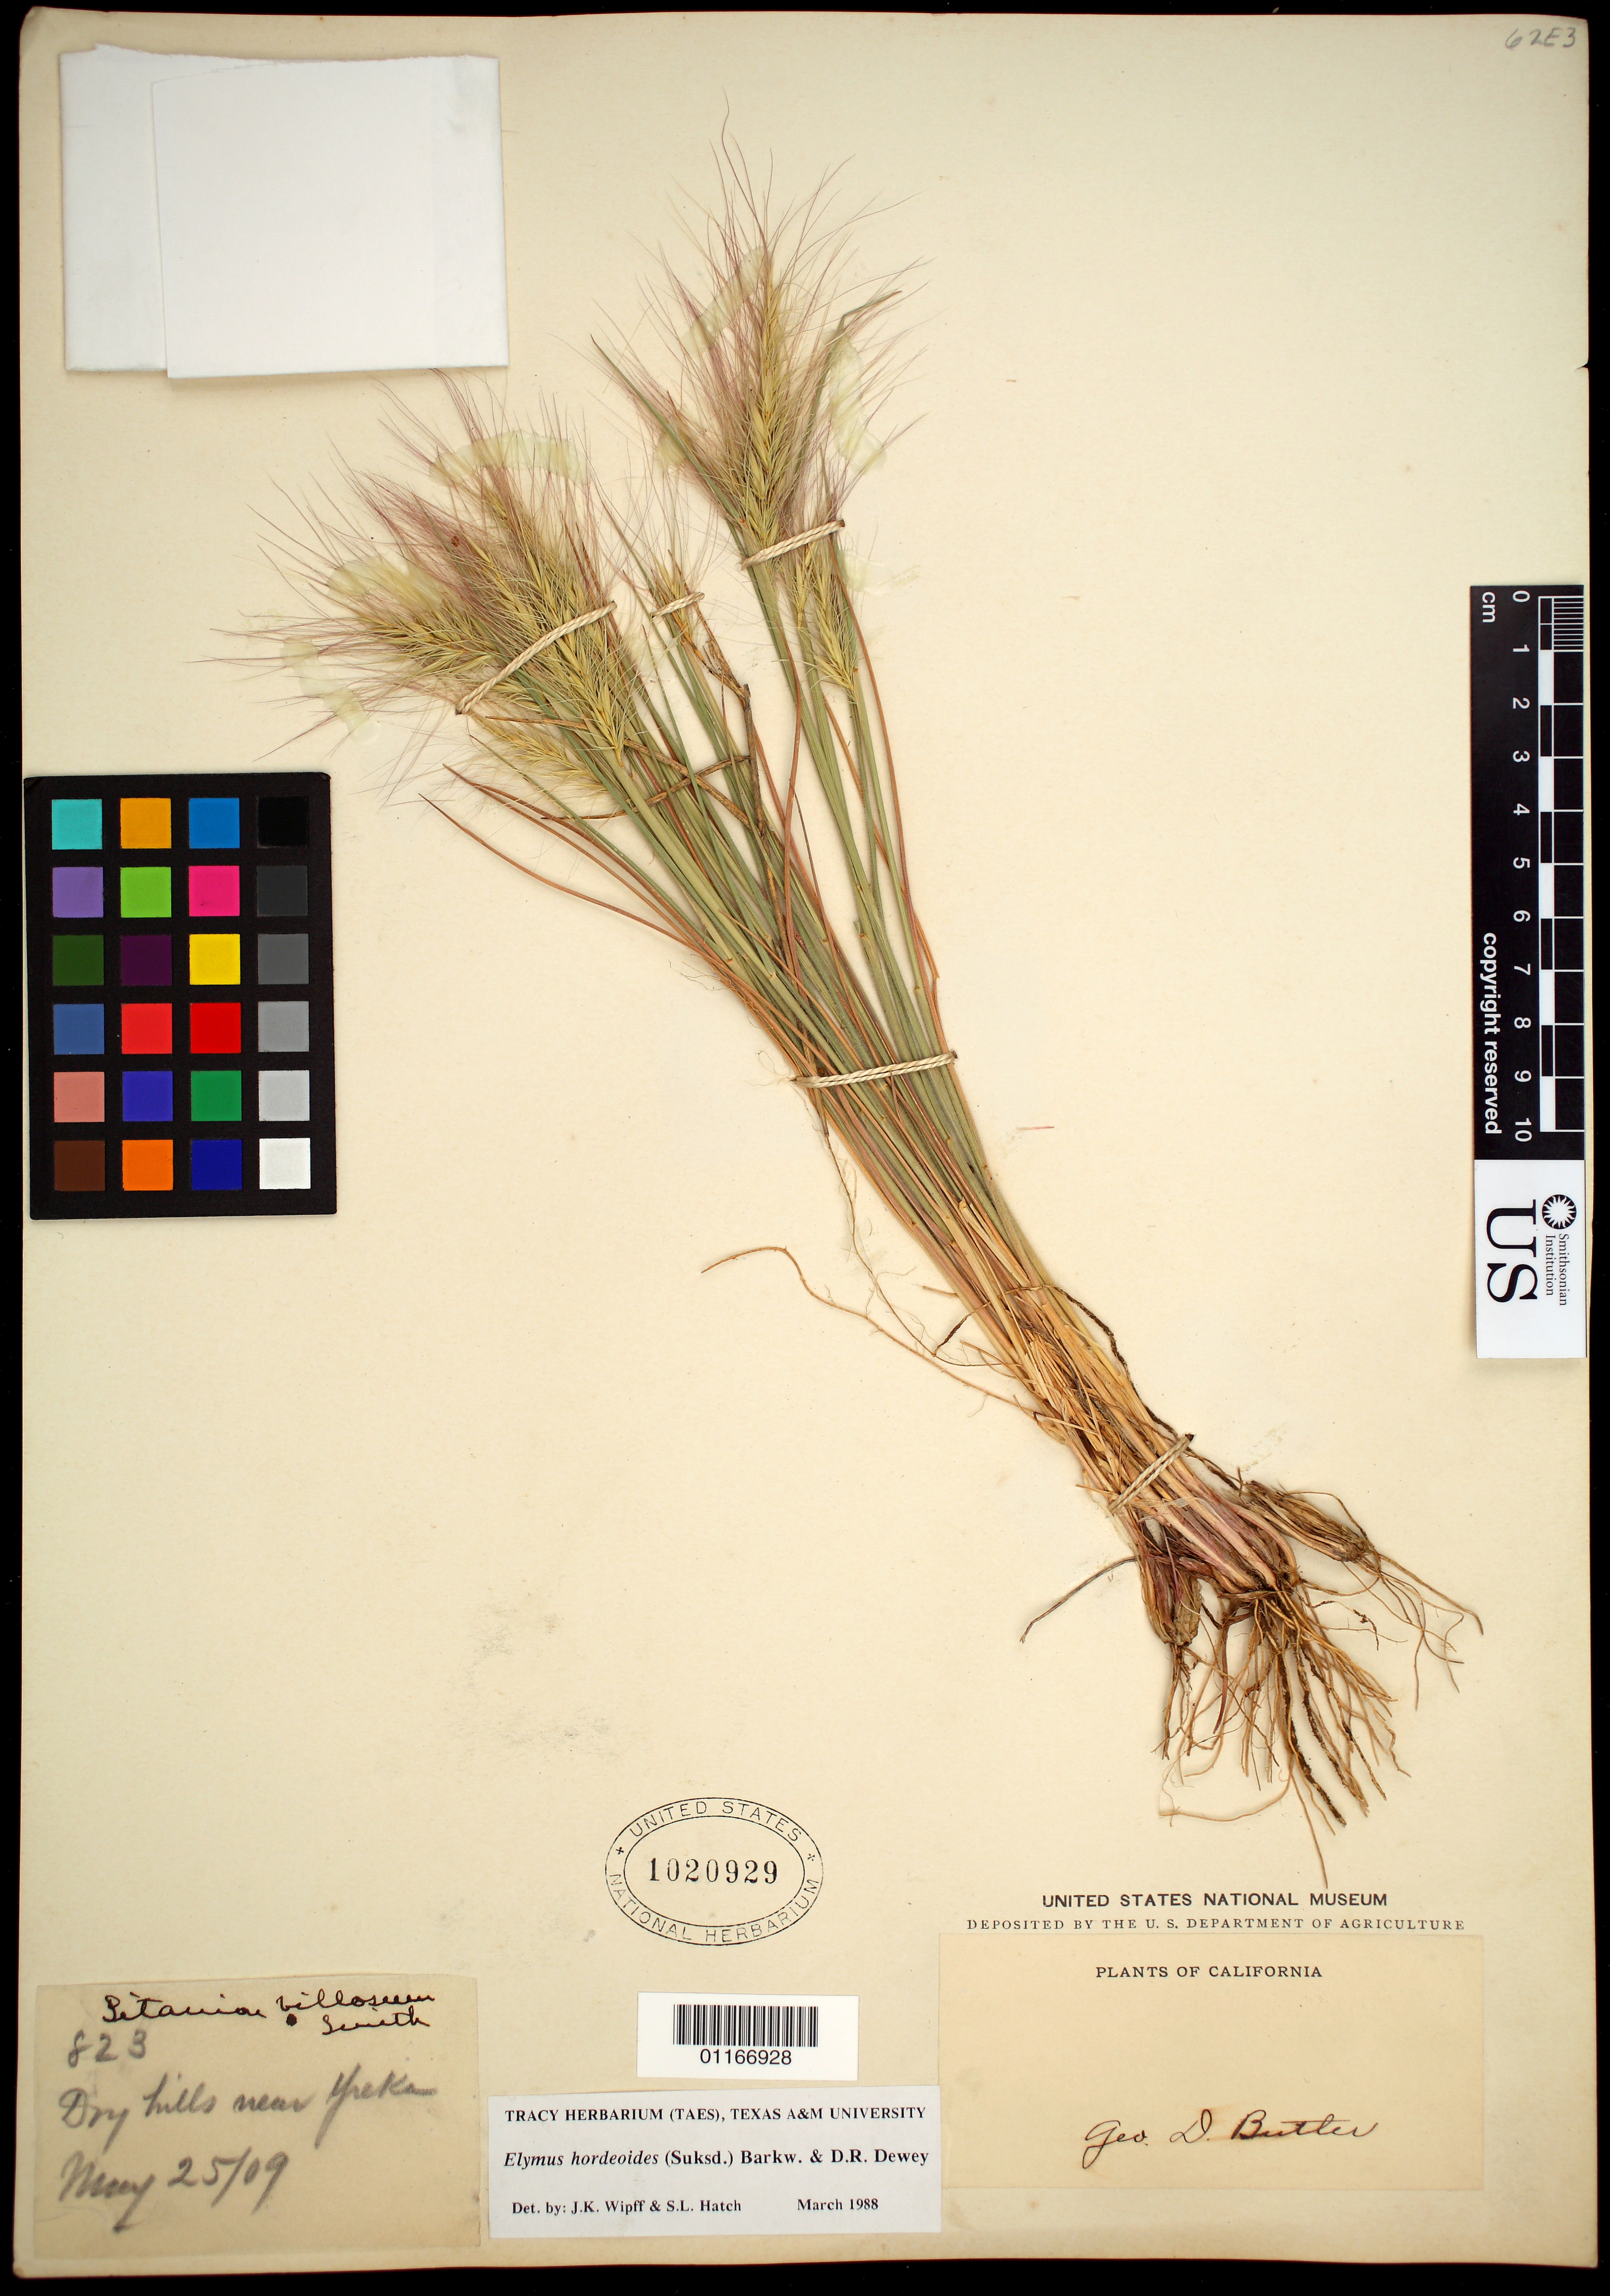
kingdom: Plantae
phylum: Tracheophyta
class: Liliopsida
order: Poales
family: Poaceae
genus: Elymus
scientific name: Elymus elymoides subsp. hordeoides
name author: (Suksd.) Barkworth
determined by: Poaceae Reorganization Project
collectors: P. Smith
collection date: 1909-05-25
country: United States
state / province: California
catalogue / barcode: US 1020929